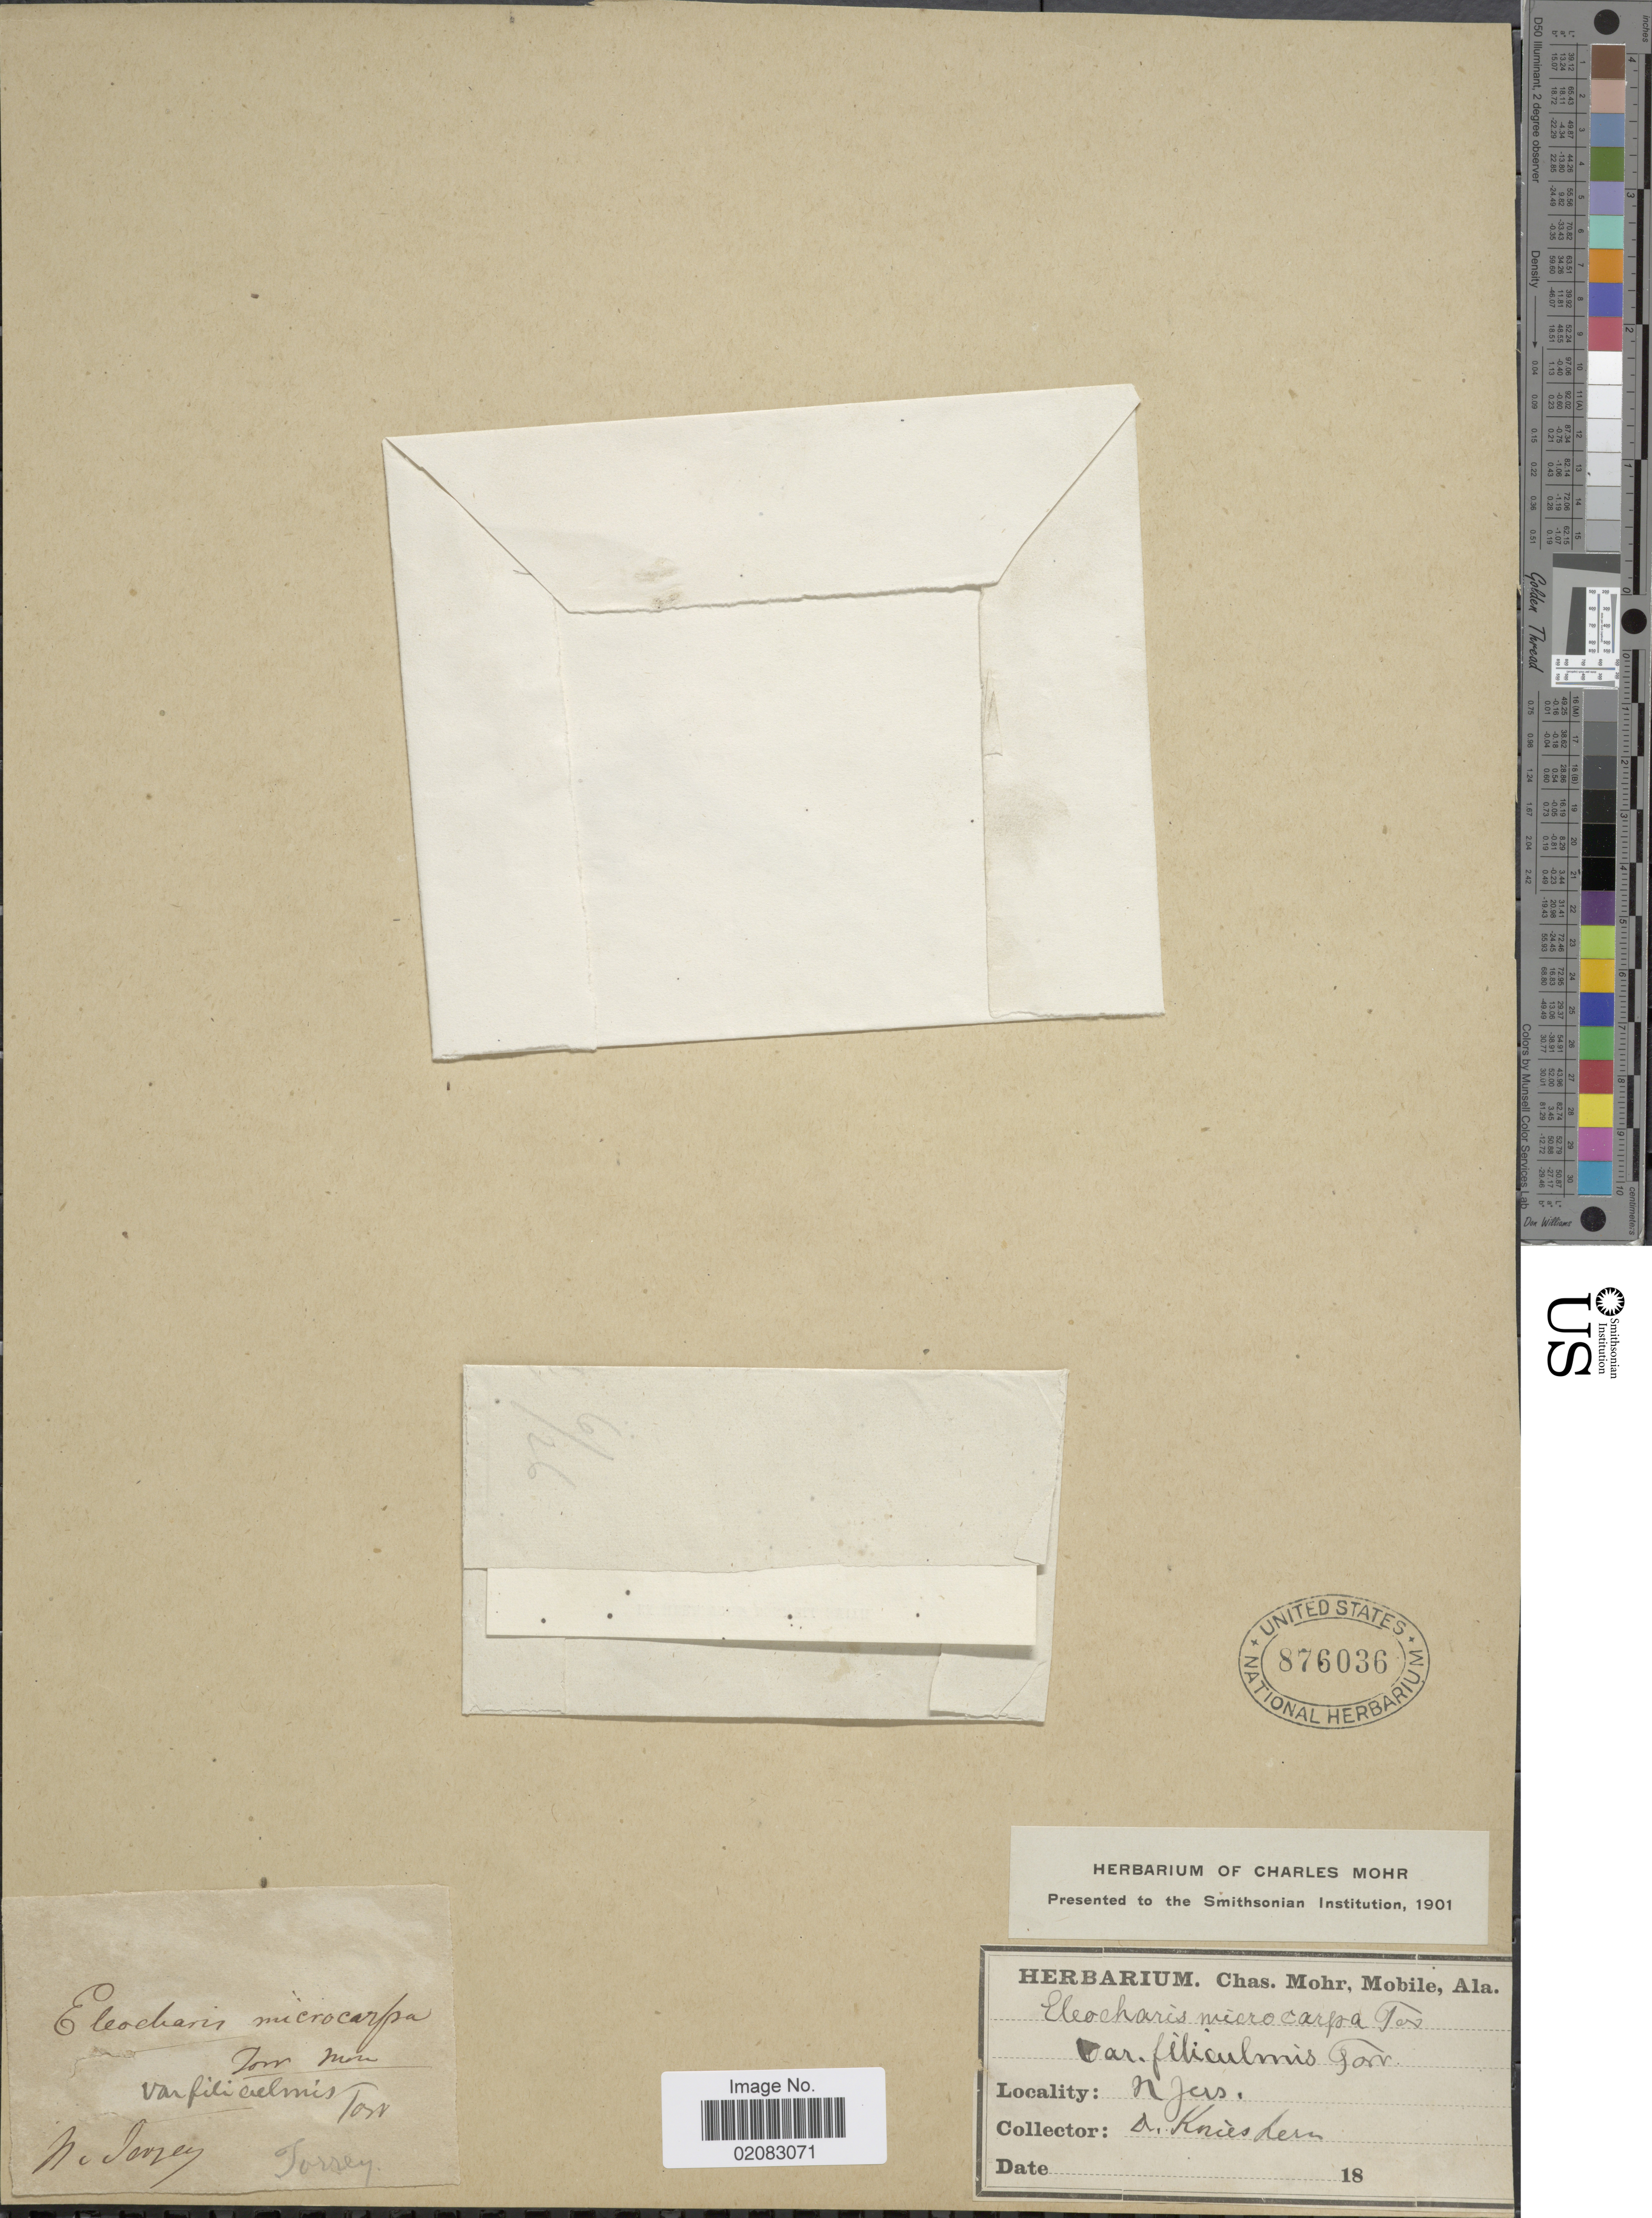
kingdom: Plantae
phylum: Tracheophyta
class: Liliopsida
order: Poales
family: Cyperaceae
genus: Eleocharis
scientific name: Eleocharis microcarpa var. filiculmis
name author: Torr.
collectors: -. Knieskeur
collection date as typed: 18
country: United States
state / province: New Jersey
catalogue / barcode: US 876036